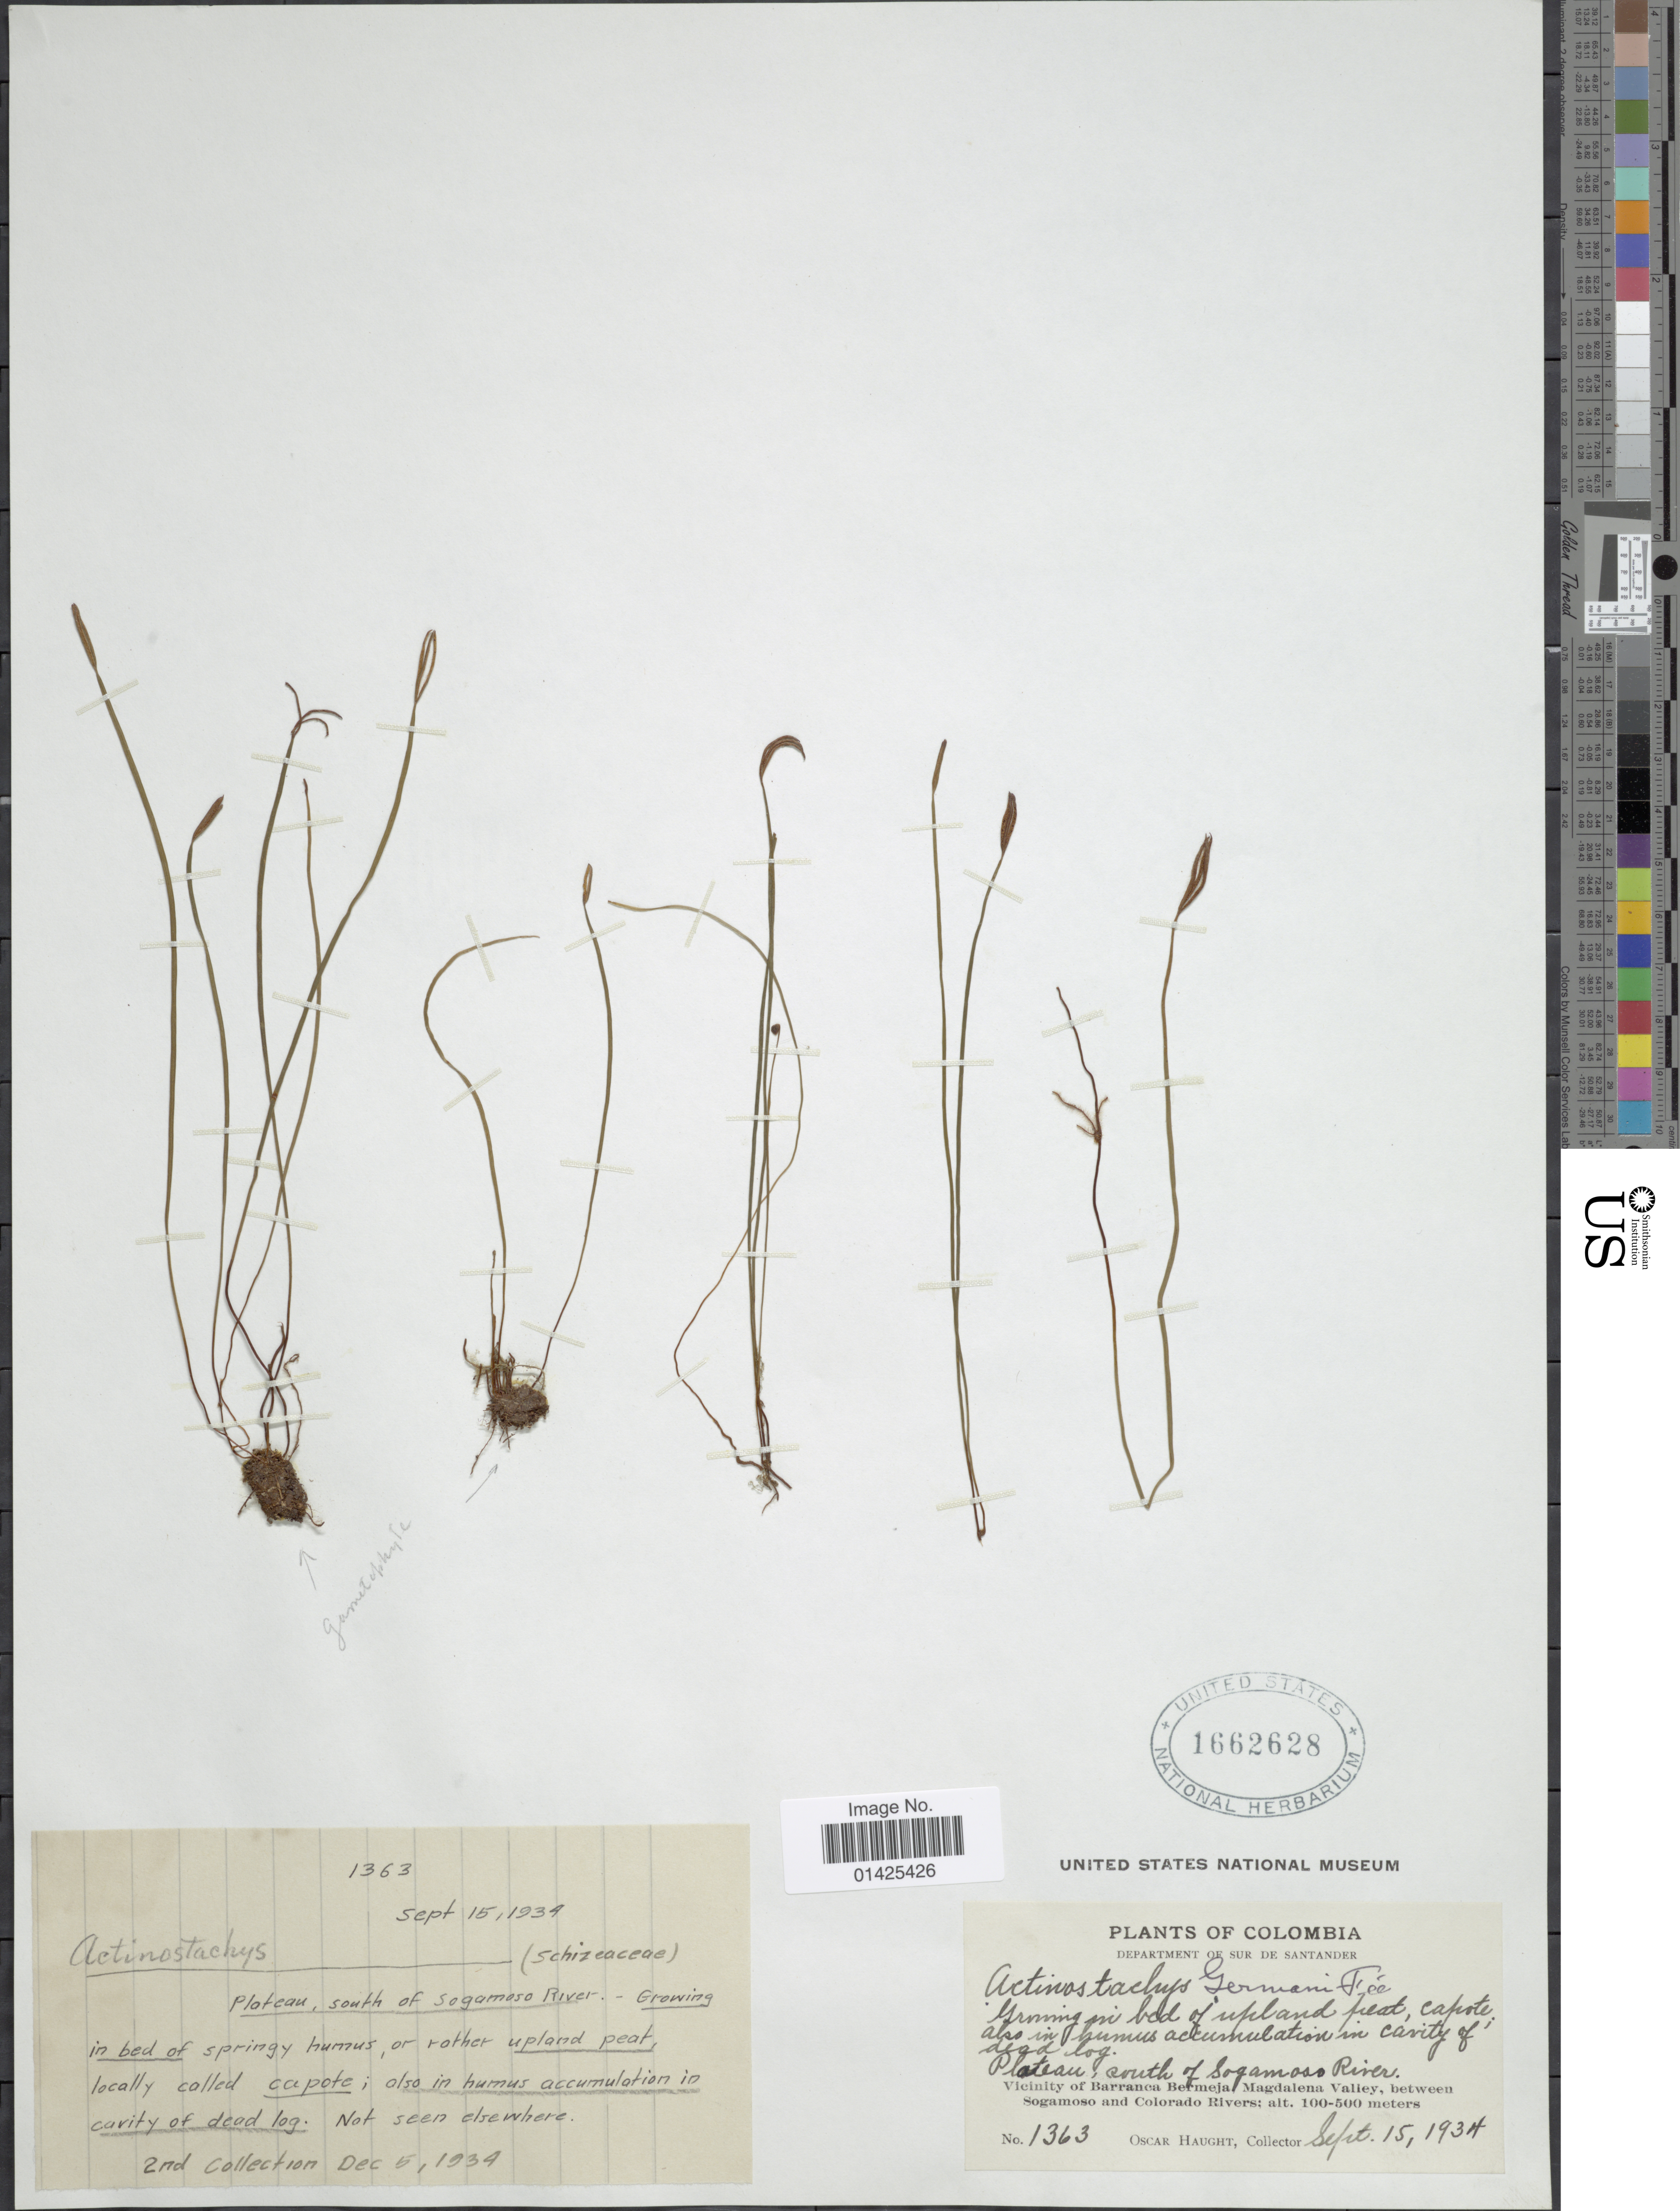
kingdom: Plantae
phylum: Tracheophyta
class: Polypodiopsida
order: Schizaeales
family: Schizaeaceae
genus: Actinostachys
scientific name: Actinostachys pennula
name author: (Sw.) Hook.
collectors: O. L. Haught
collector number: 1363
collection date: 1934-09-15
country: Colombia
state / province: Santander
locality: Platea, south of Sogamoso River, Vicinity of Barranca Bermeja Magdalena Valley, between Sogamoso and Colorado Rivers, plateau, south of Sogameso River.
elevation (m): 100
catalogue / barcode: US 16662628